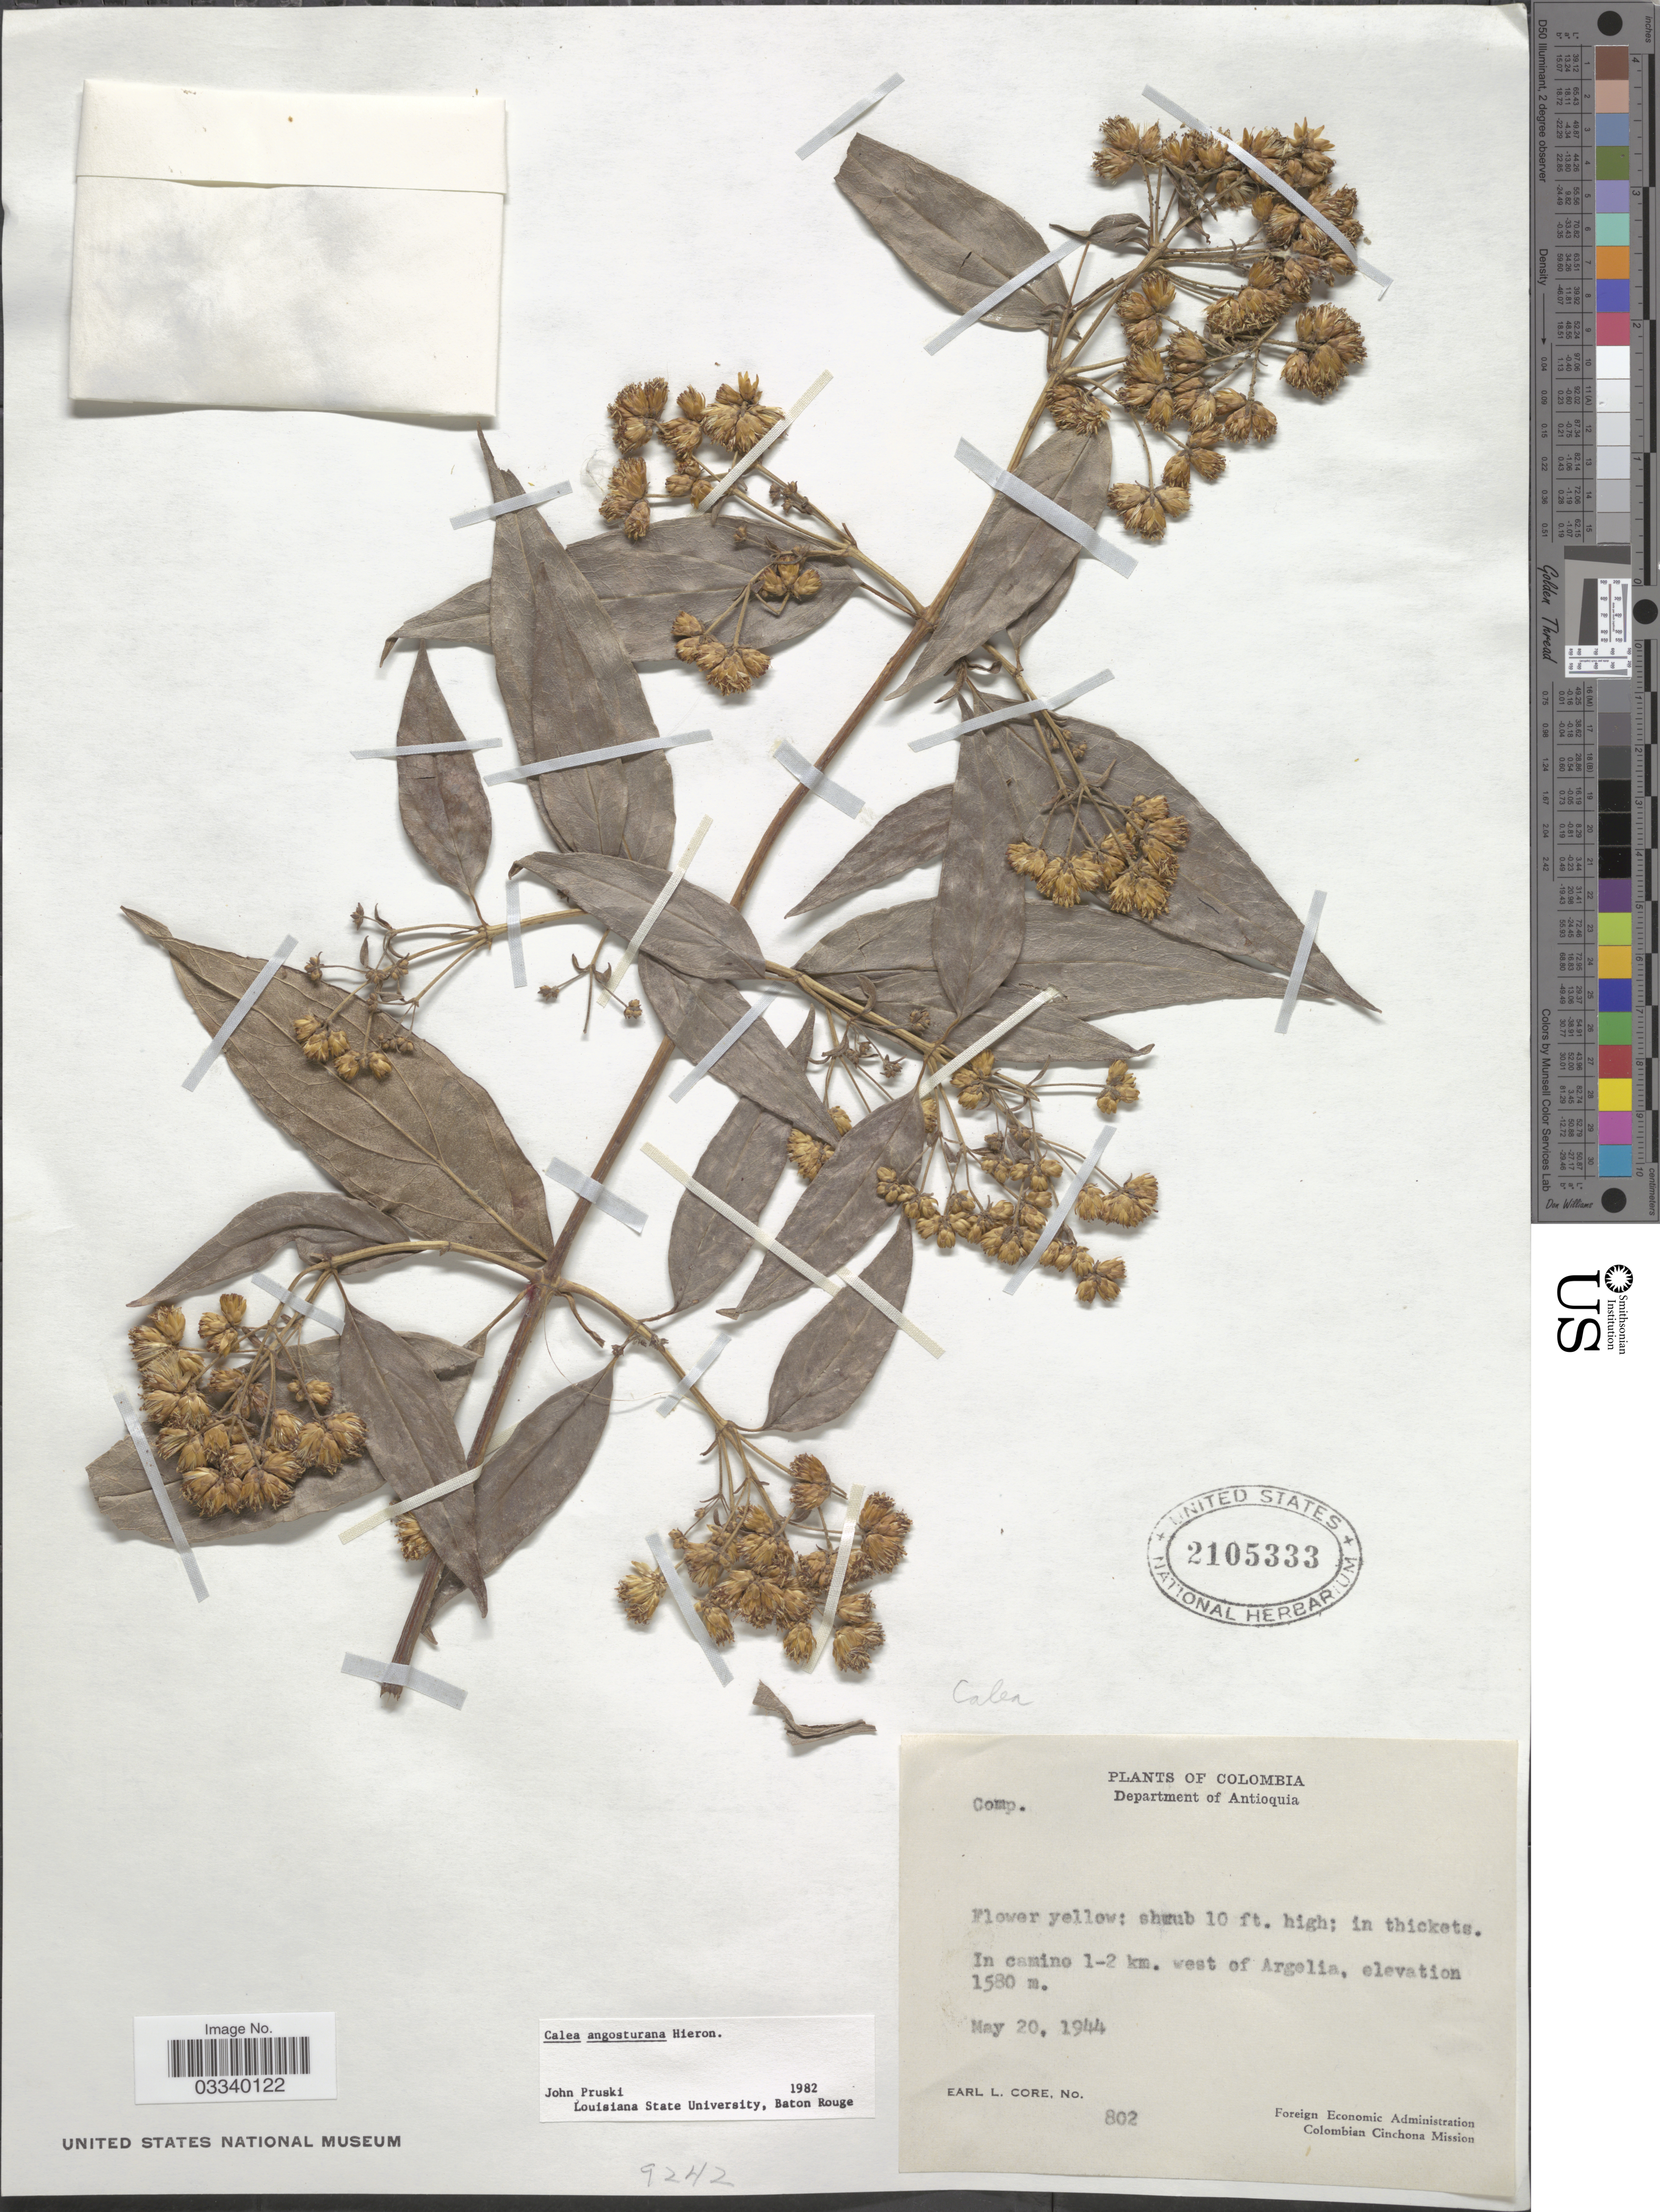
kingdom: Plantae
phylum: Tracheophyta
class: Magnoliopsida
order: Asterales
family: Asteraceae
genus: Calea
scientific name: Calea angosturana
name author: Hieron.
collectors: E. L. Core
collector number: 802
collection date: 1944-05-20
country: Colombia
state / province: Antioquia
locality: Department of Antioquia. In camino 1-2 km. west of Argelia.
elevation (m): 1580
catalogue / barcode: US 2105333